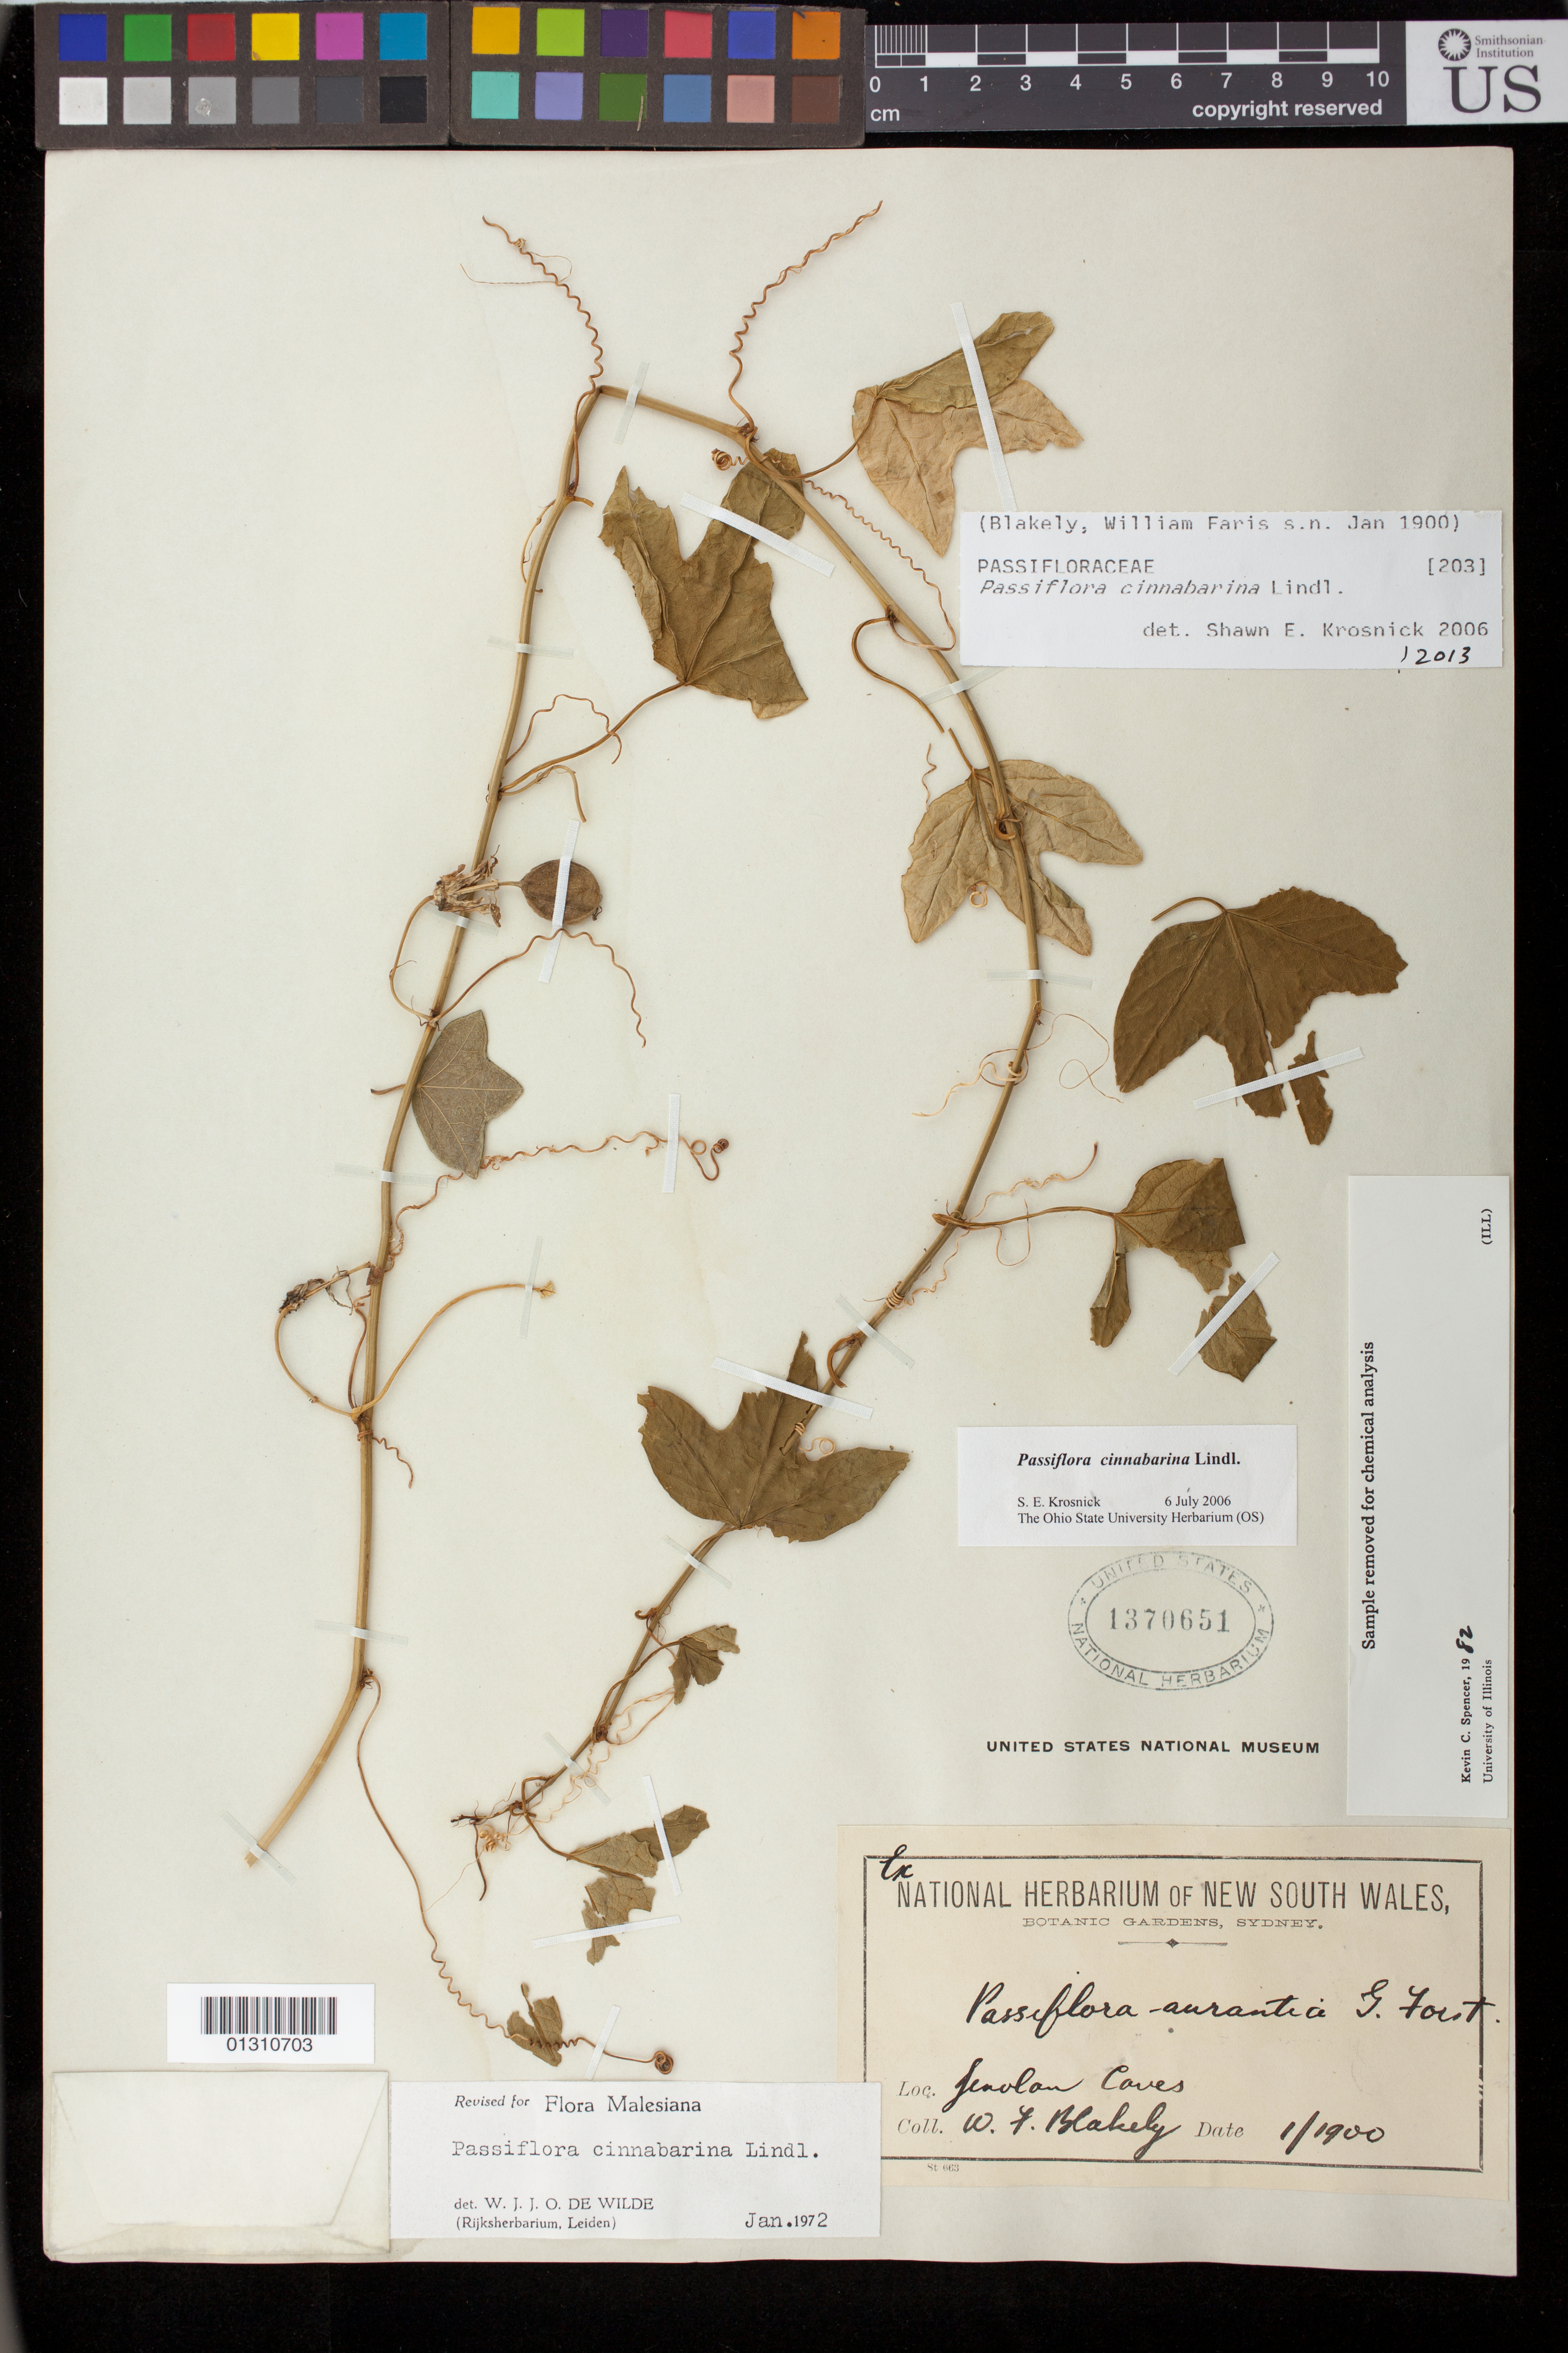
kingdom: Plantae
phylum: Tracheophyta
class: Magnoliopsida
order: Malpighiales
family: Passifloraceae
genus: Passiflora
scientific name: Passiflora cinnabarina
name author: Lindl.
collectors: W. Blakely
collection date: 1900-01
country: Australia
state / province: New South Wales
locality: Jenolan Caves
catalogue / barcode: US 1370651